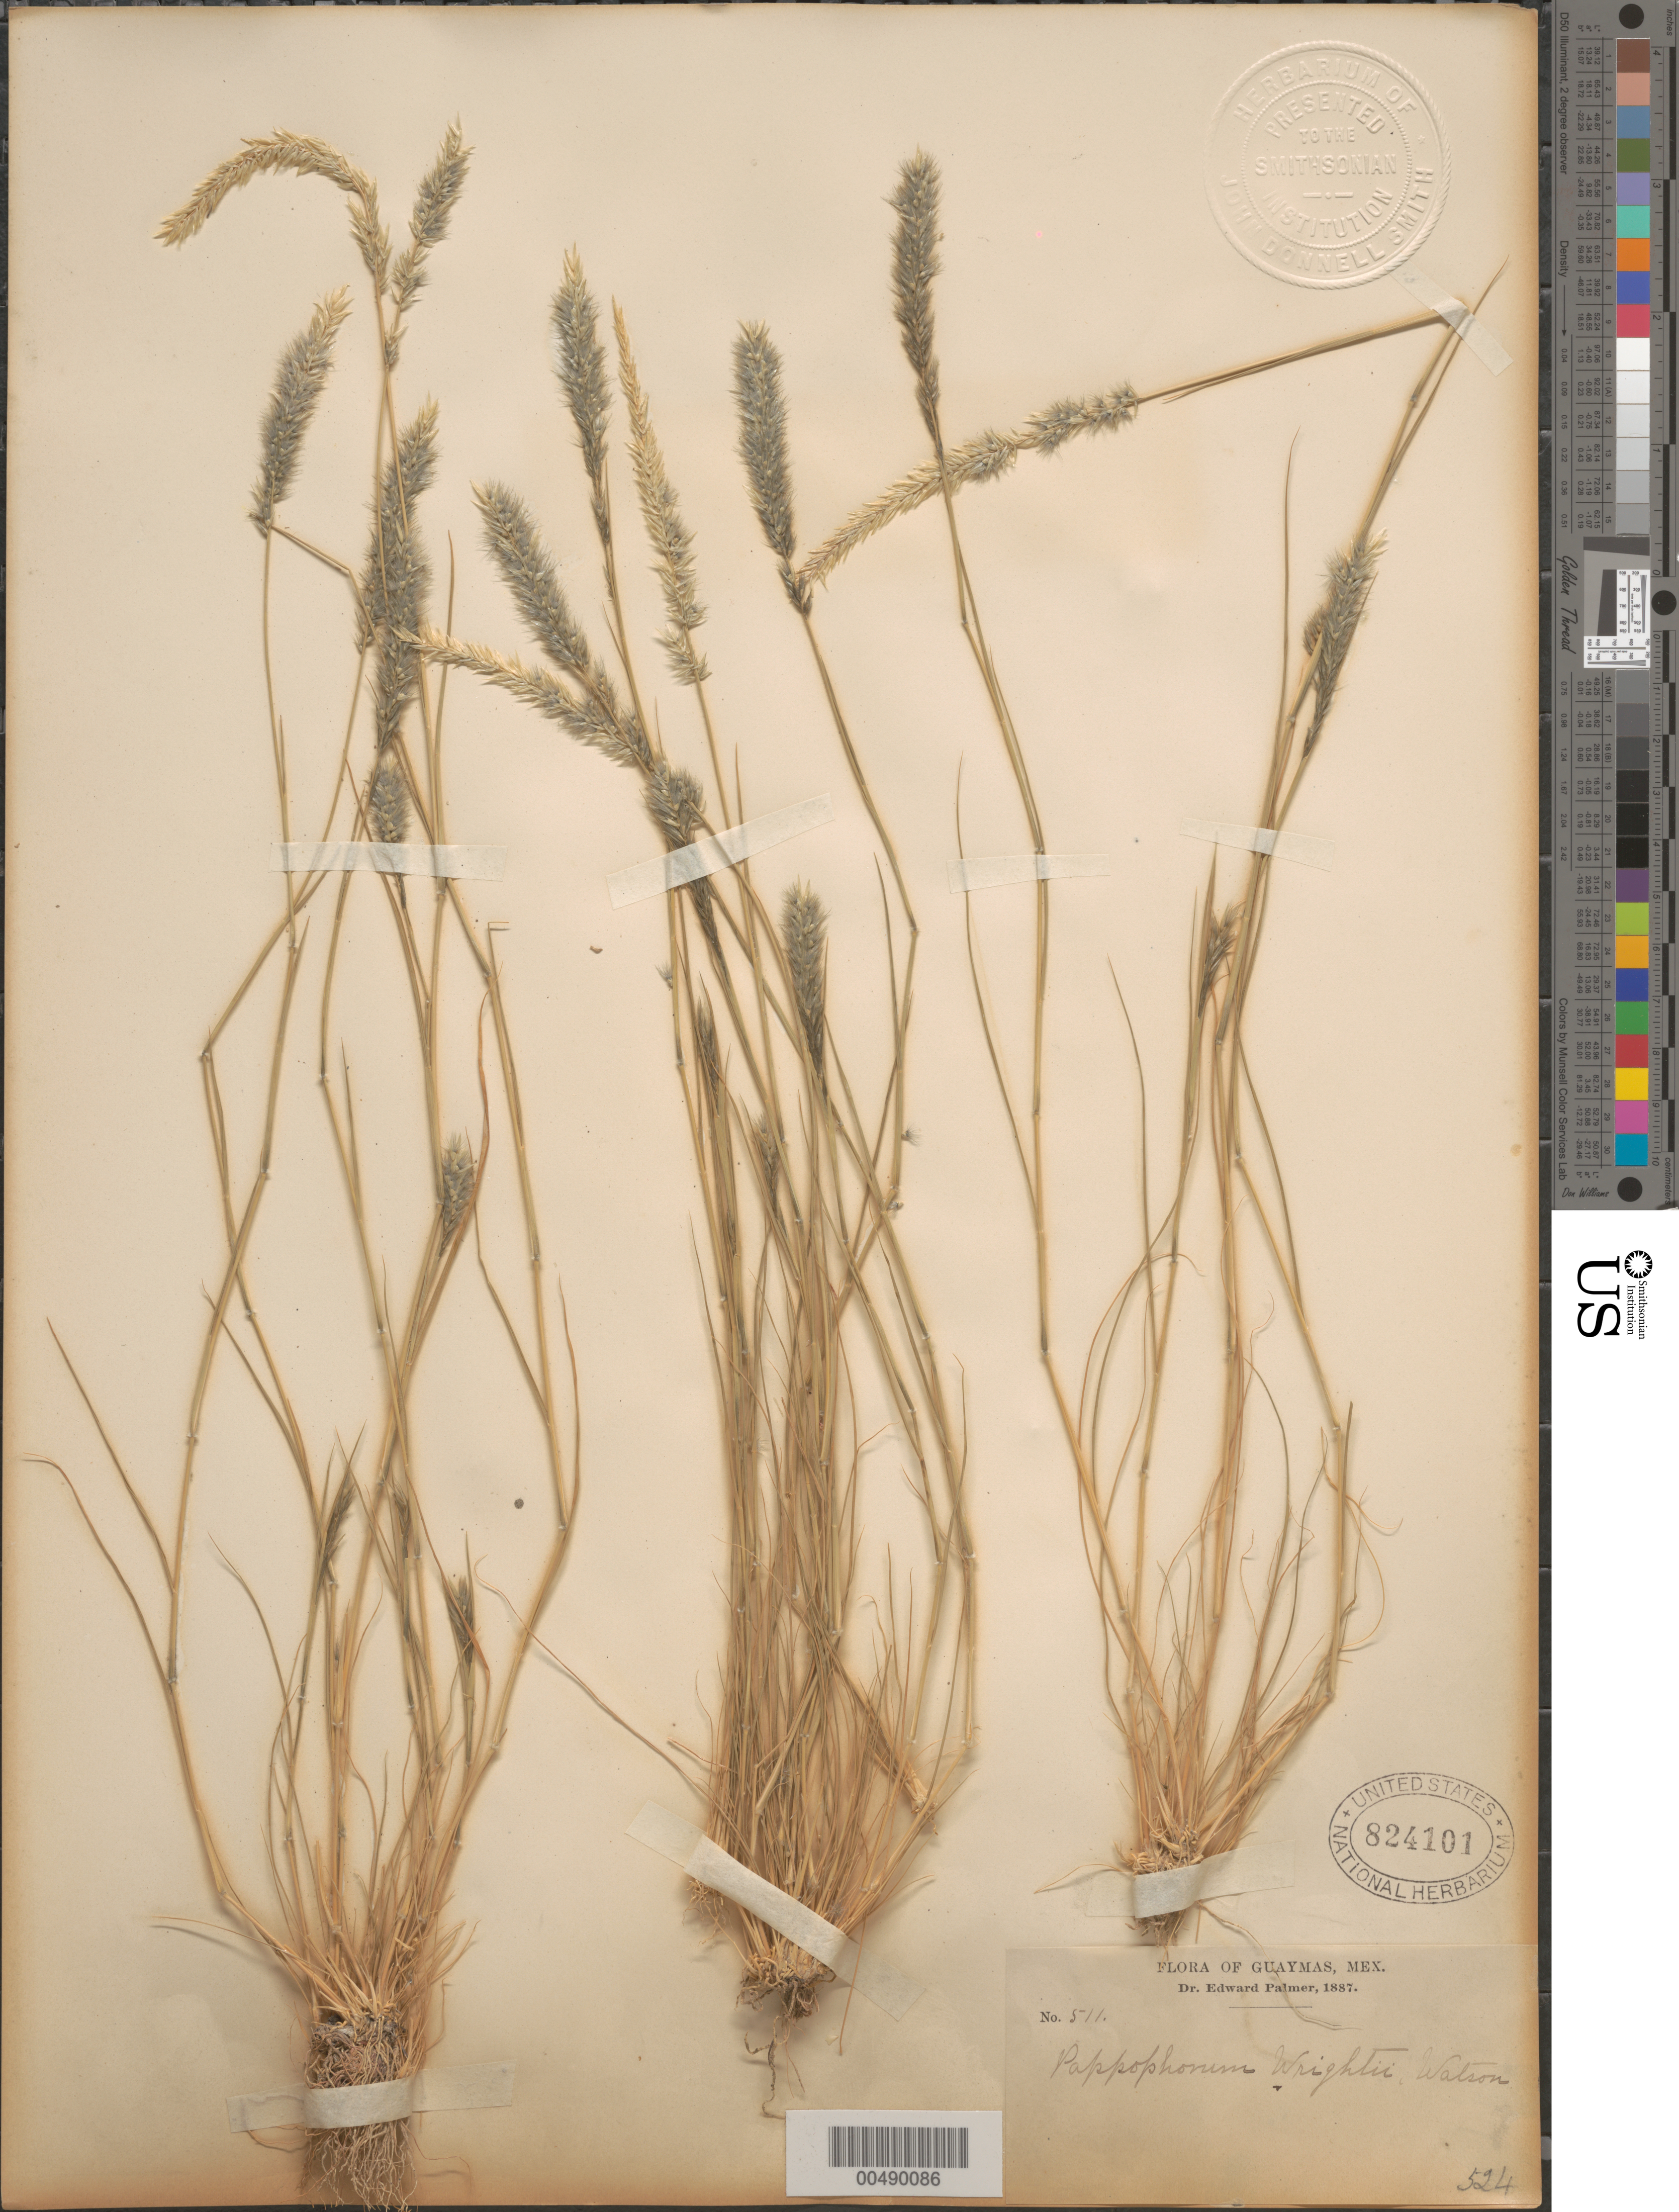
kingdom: Plantae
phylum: Tracheophyta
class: Liliopsida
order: Poales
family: Poaceae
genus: Enneapogon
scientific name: Enneapogon desvauxii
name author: P. Beauv.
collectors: E. Palmer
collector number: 511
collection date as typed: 1887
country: Mexico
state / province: Sonora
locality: Guaymas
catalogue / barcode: US 824101